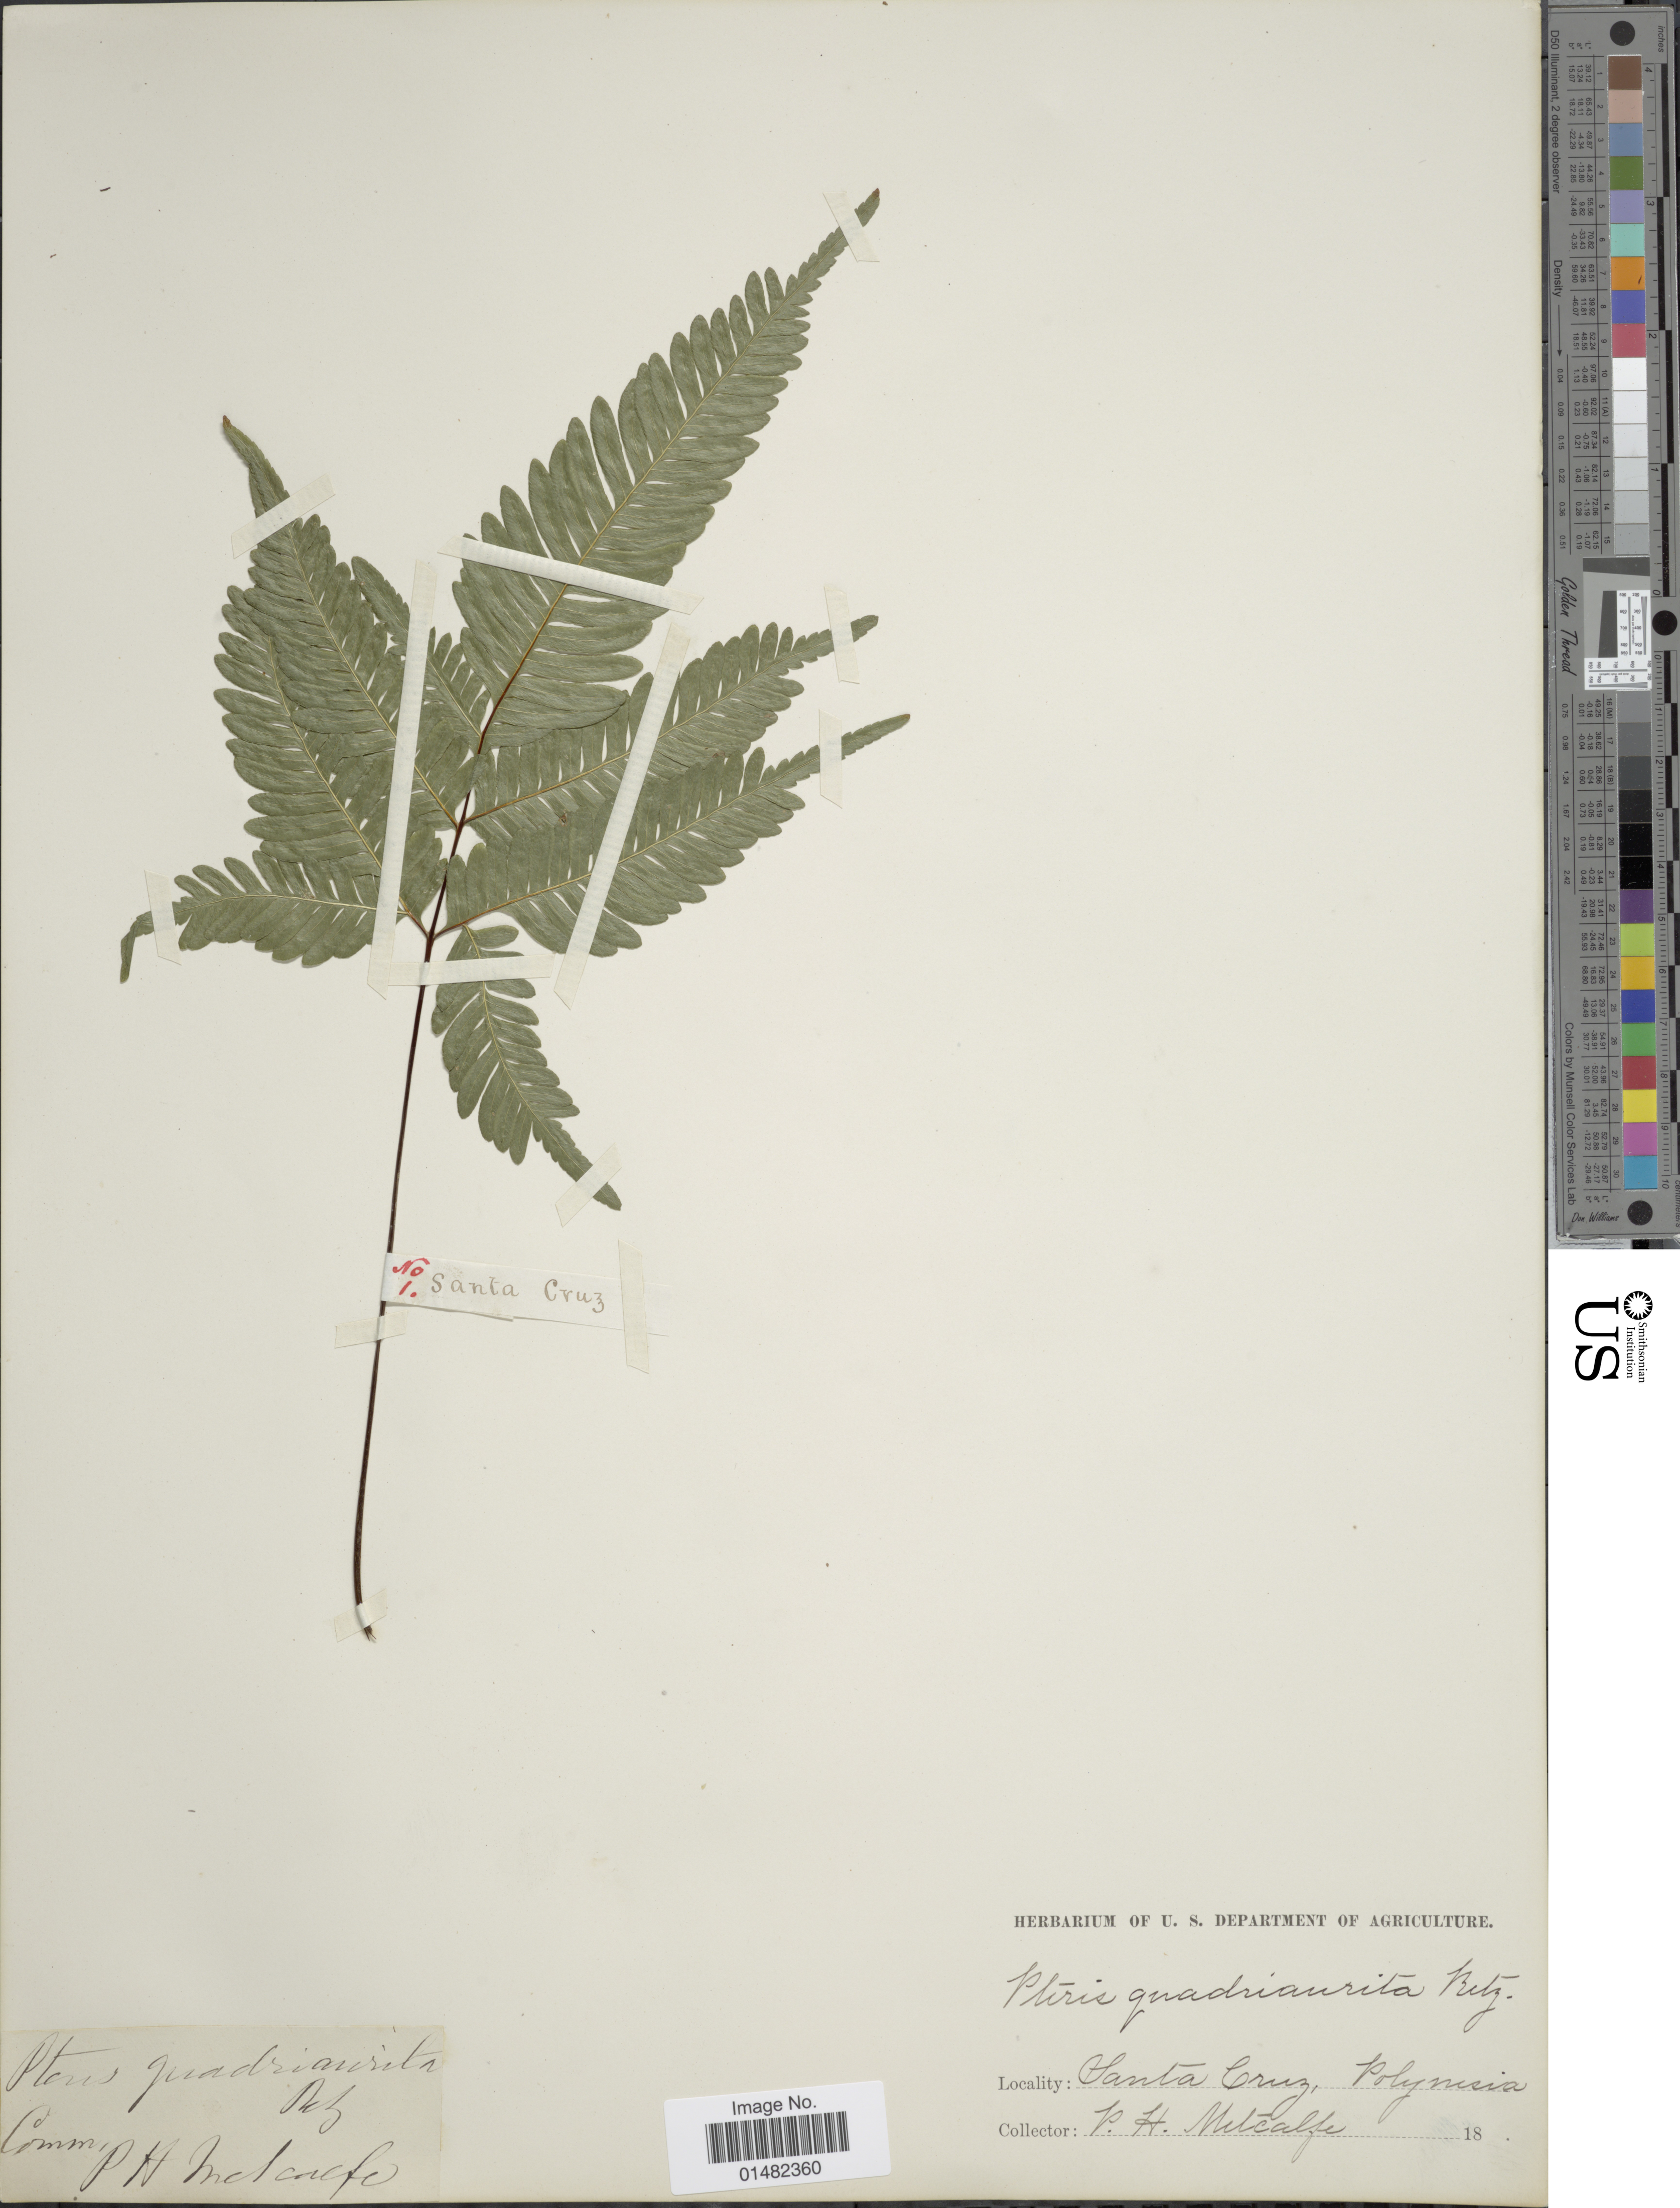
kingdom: Plantae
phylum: Tracheophyta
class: Polypodiopsida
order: Polypodiales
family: Pteridaceae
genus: Pteris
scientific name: Pteris pacifica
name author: Hieron.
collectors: P. Metcalfe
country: French Polynesia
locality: Polynesia